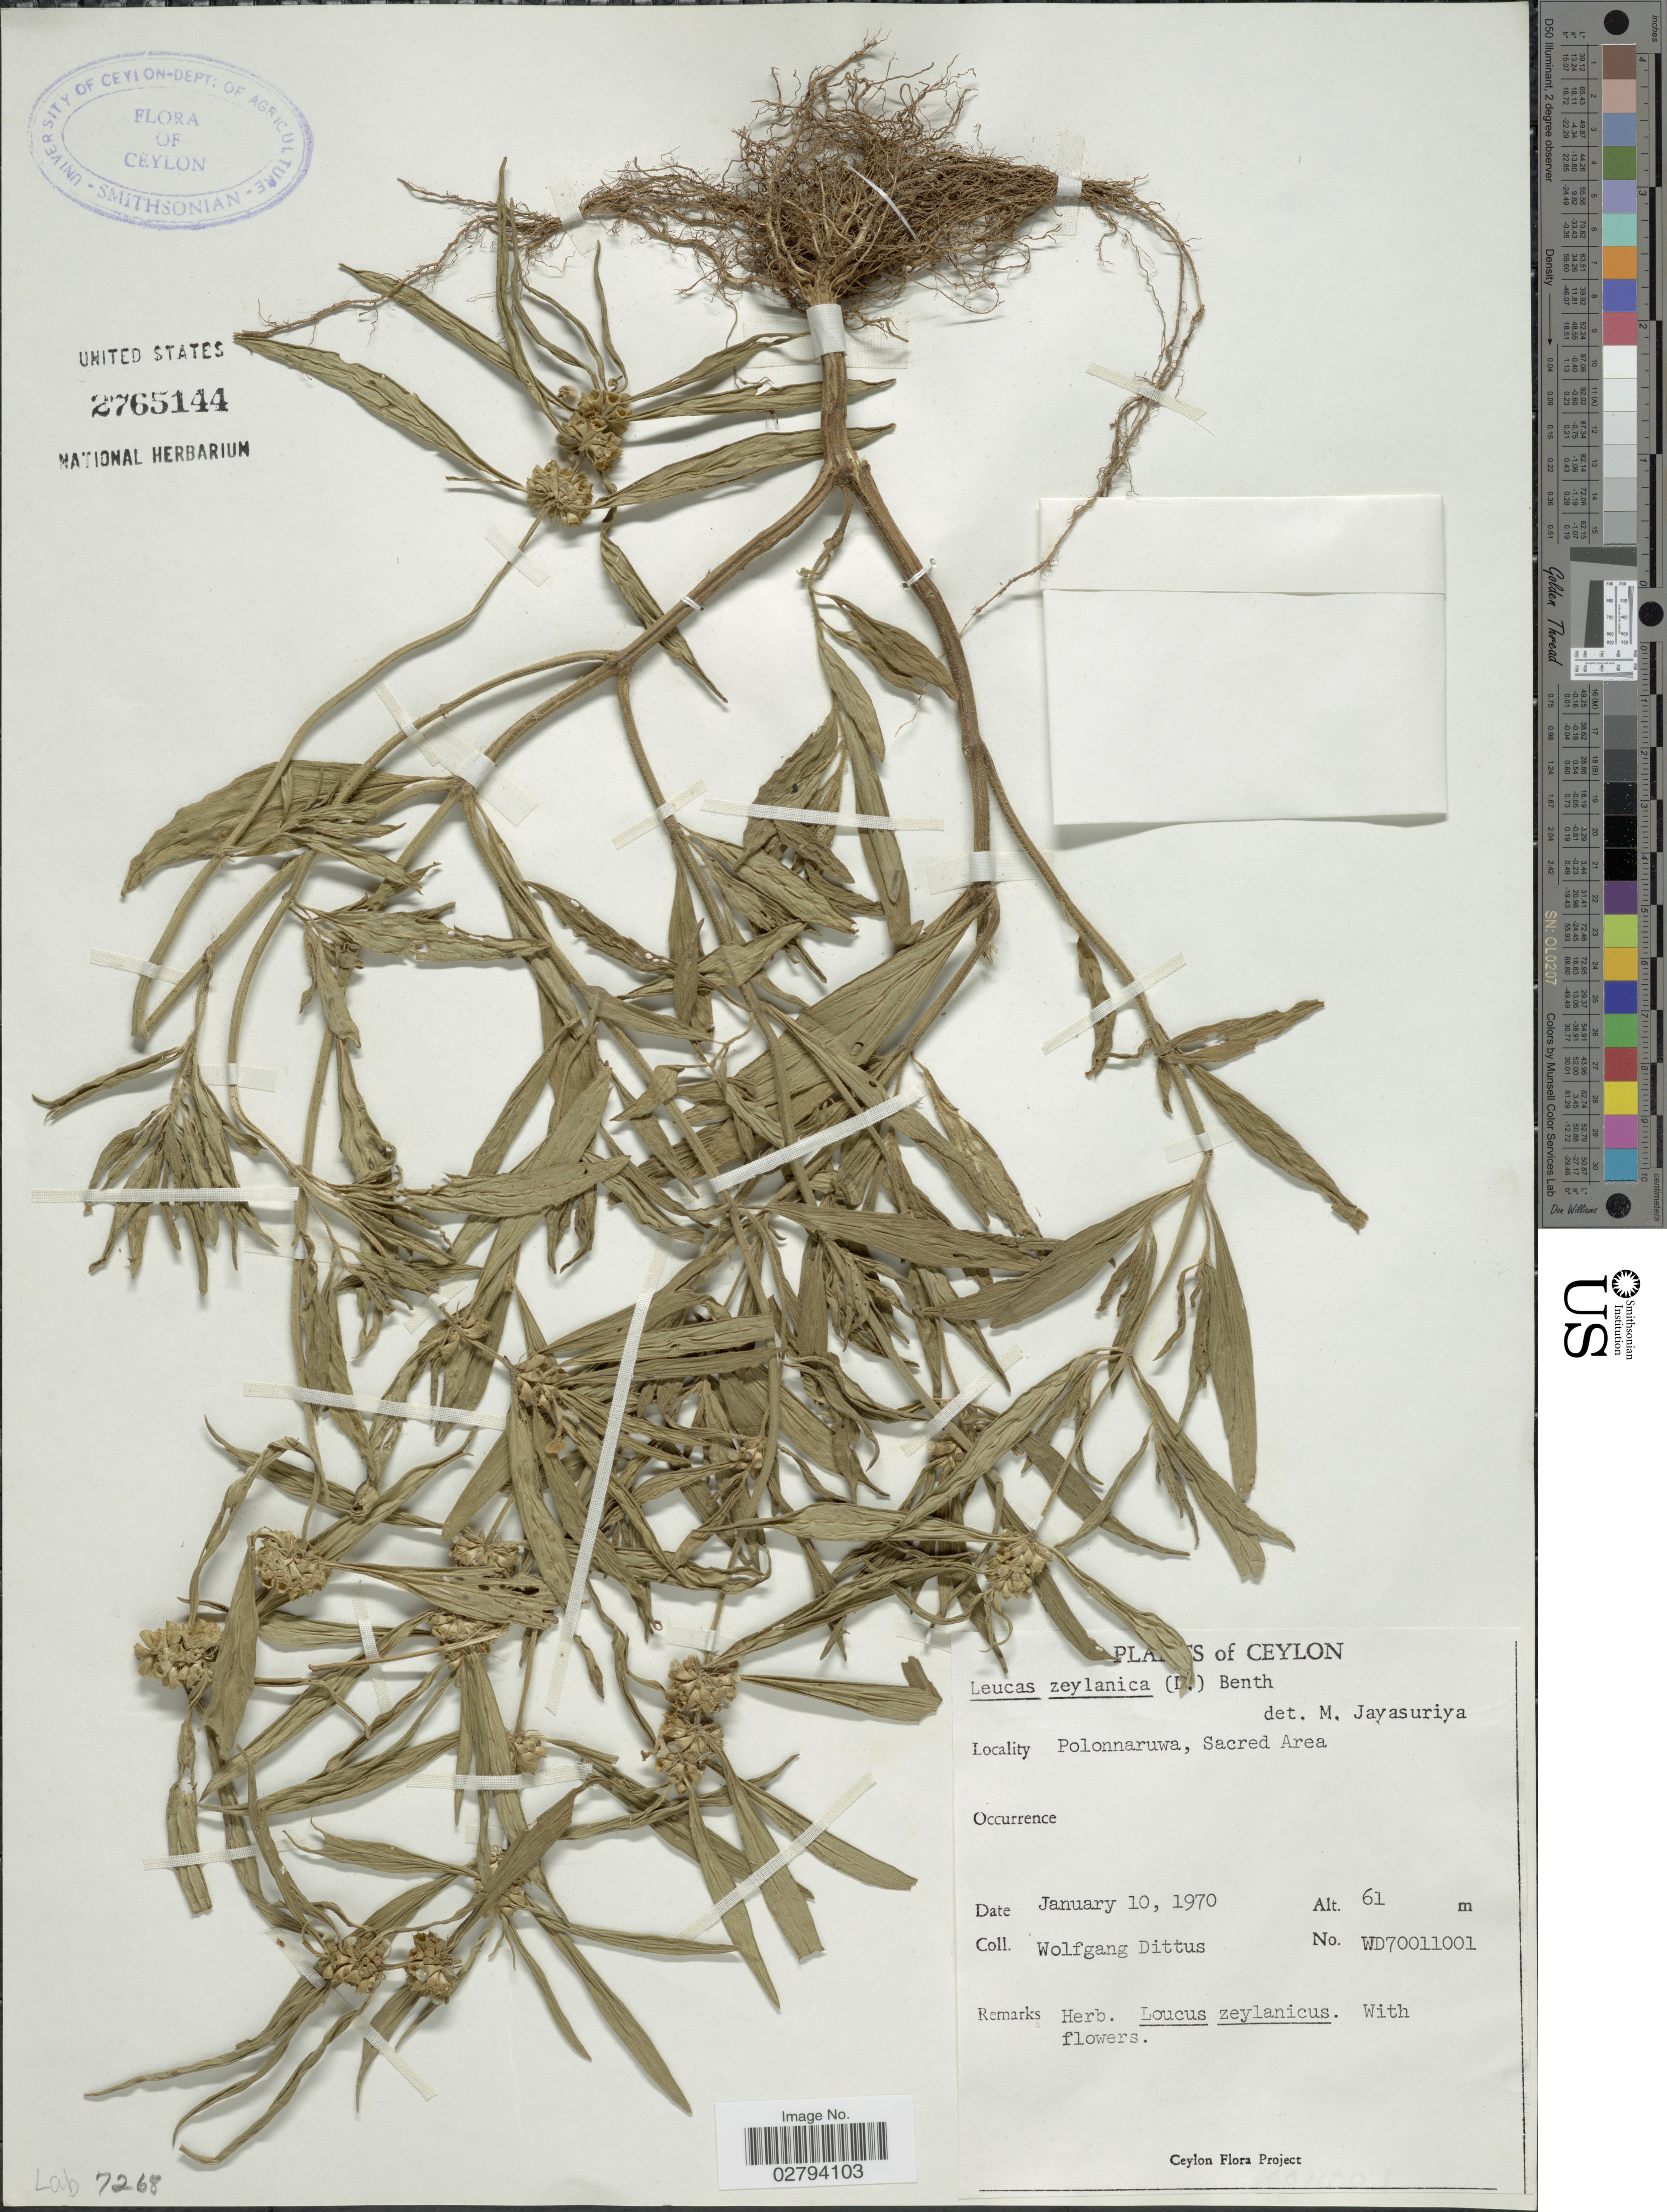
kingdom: Plantae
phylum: Tracheophyta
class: Magnoliopsida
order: Lamiales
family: Lamiaceae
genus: Leucas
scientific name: Leucas zeylanica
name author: (L.) W.T. Aiton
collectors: W. Dittus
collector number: WD70011001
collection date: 1970-01-10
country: Sri Lanka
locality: Ceylon, Polonnaruwa, Sacred area.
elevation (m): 61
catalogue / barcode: US 2765144